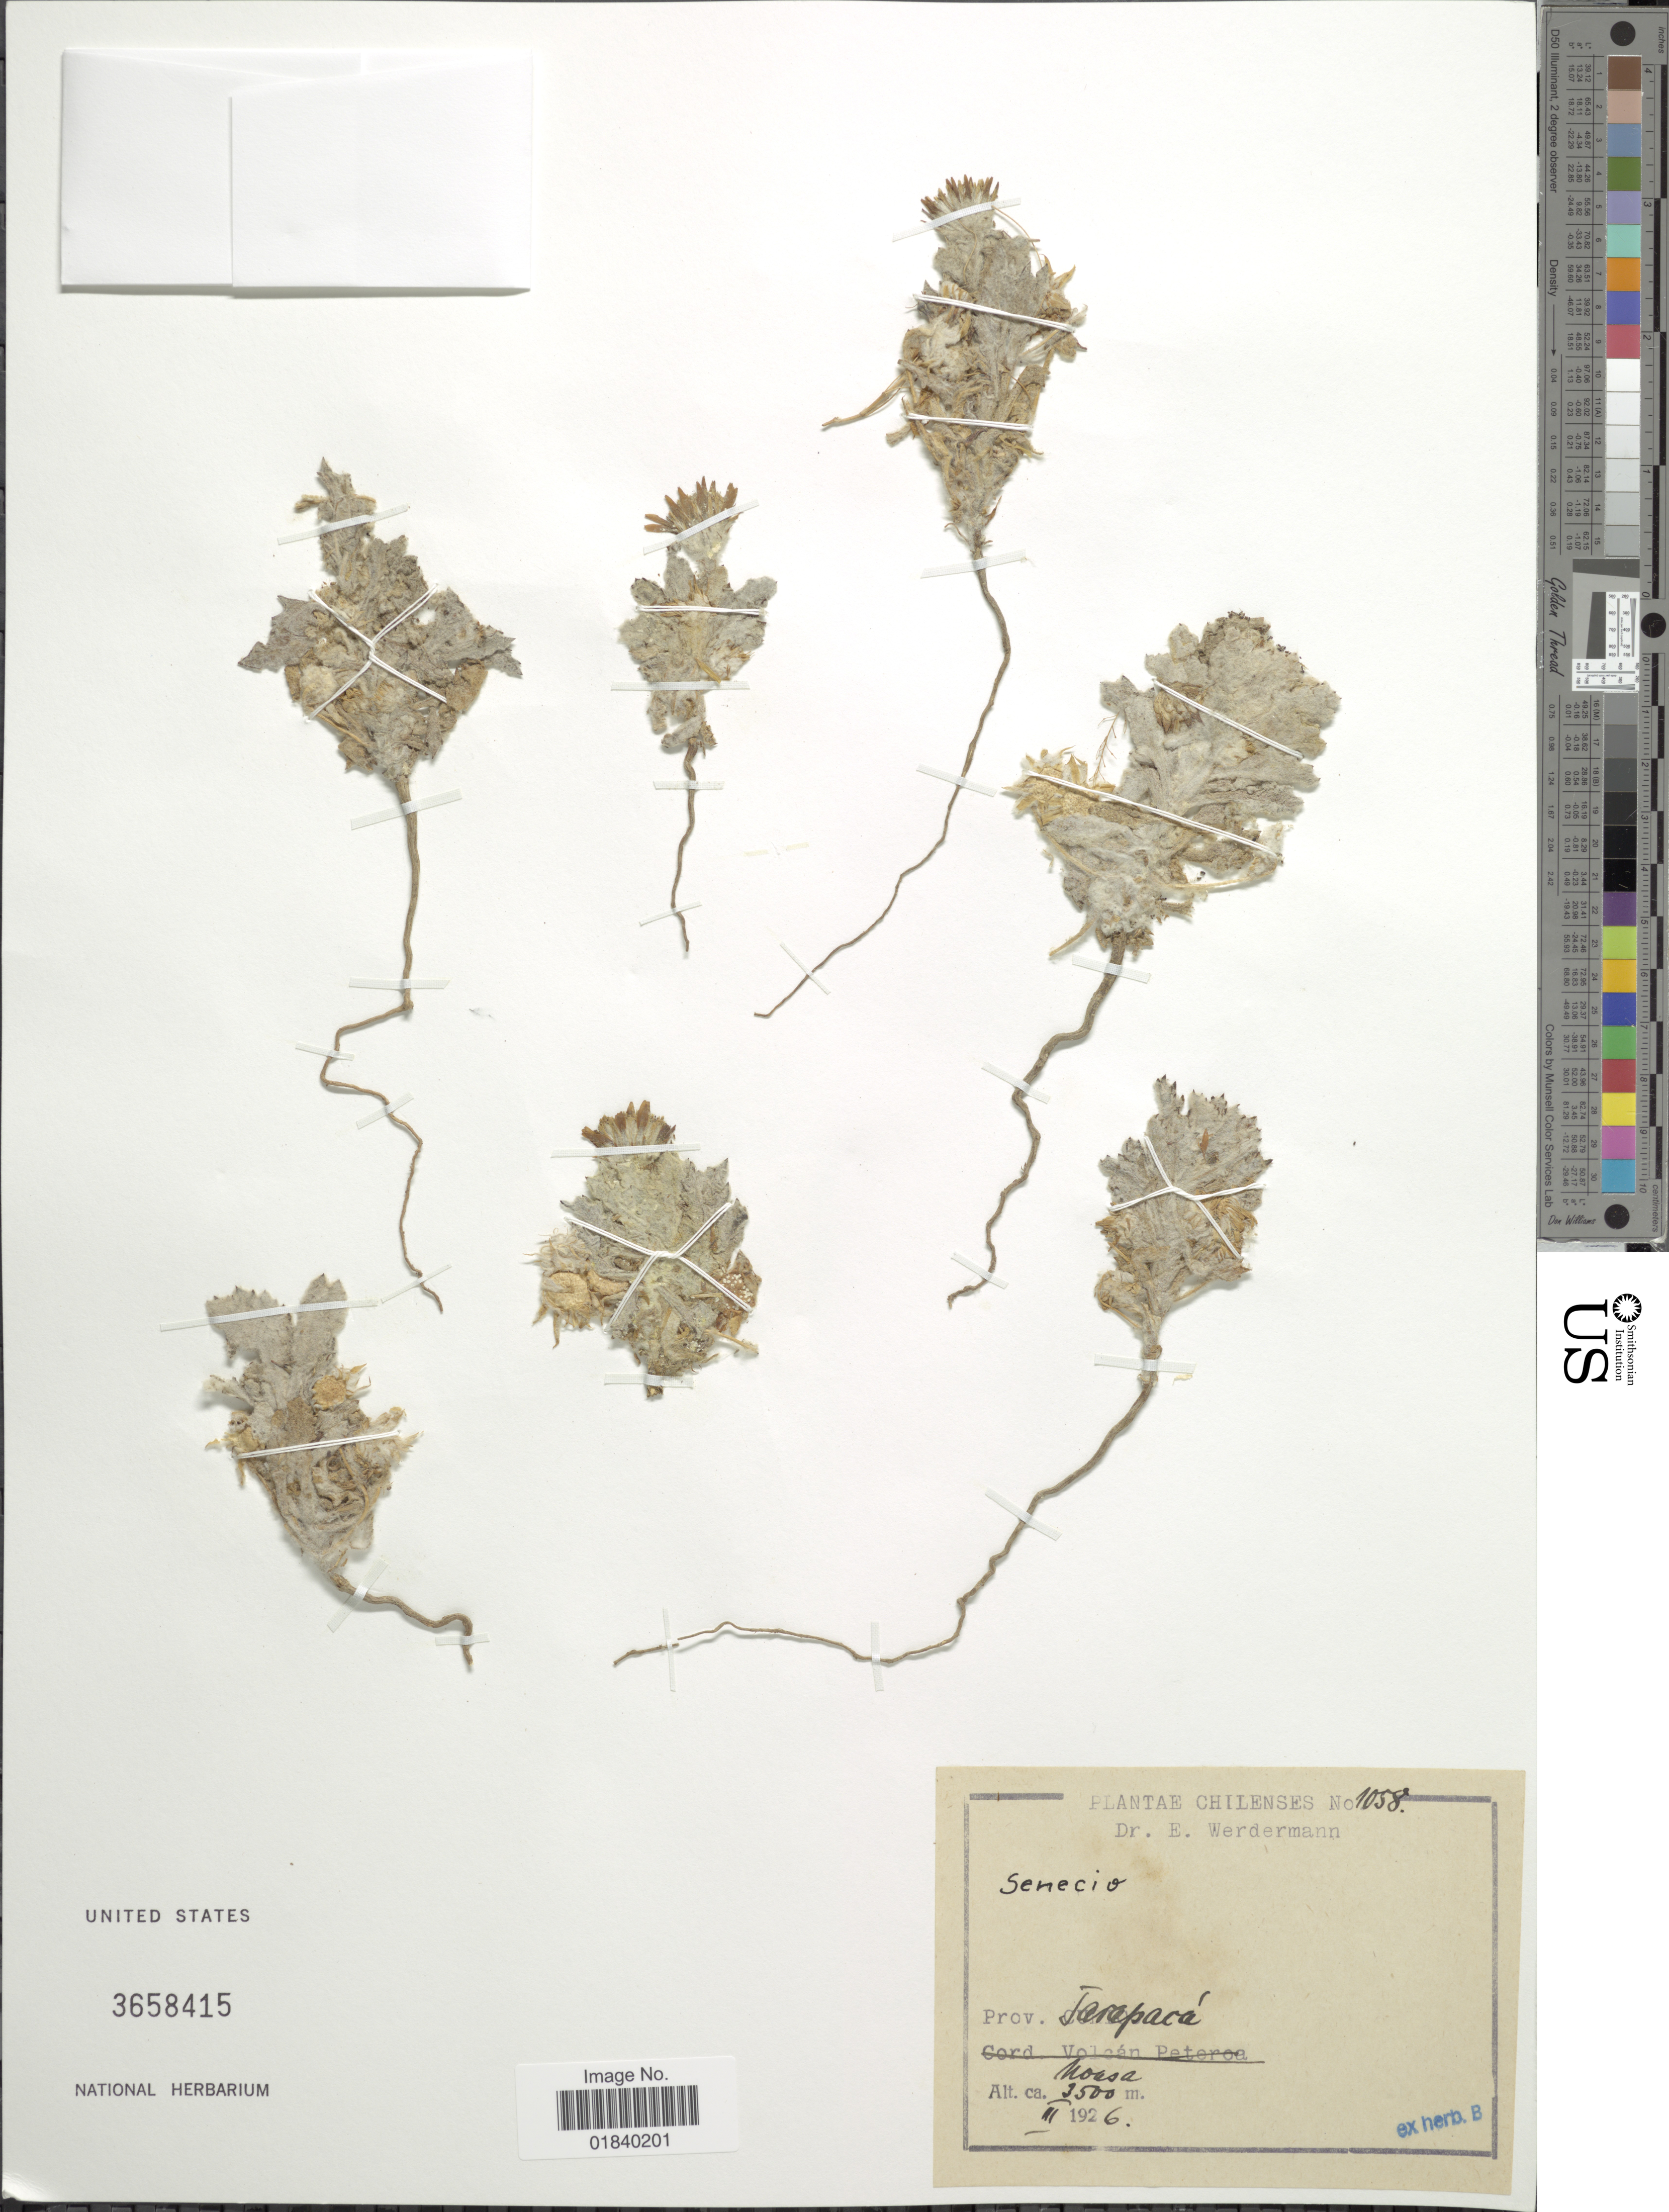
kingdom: Plantae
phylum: Tracheophyta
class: Magnoliopsida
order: Asterales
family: Asteraceae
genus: Senecio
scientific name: Senecio sp.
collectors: E. Werdermann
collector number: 1058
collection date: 1926-03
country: Chile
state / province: Tarapacá (I)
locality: Noasa.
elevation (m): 3500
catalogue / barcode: US 3658415